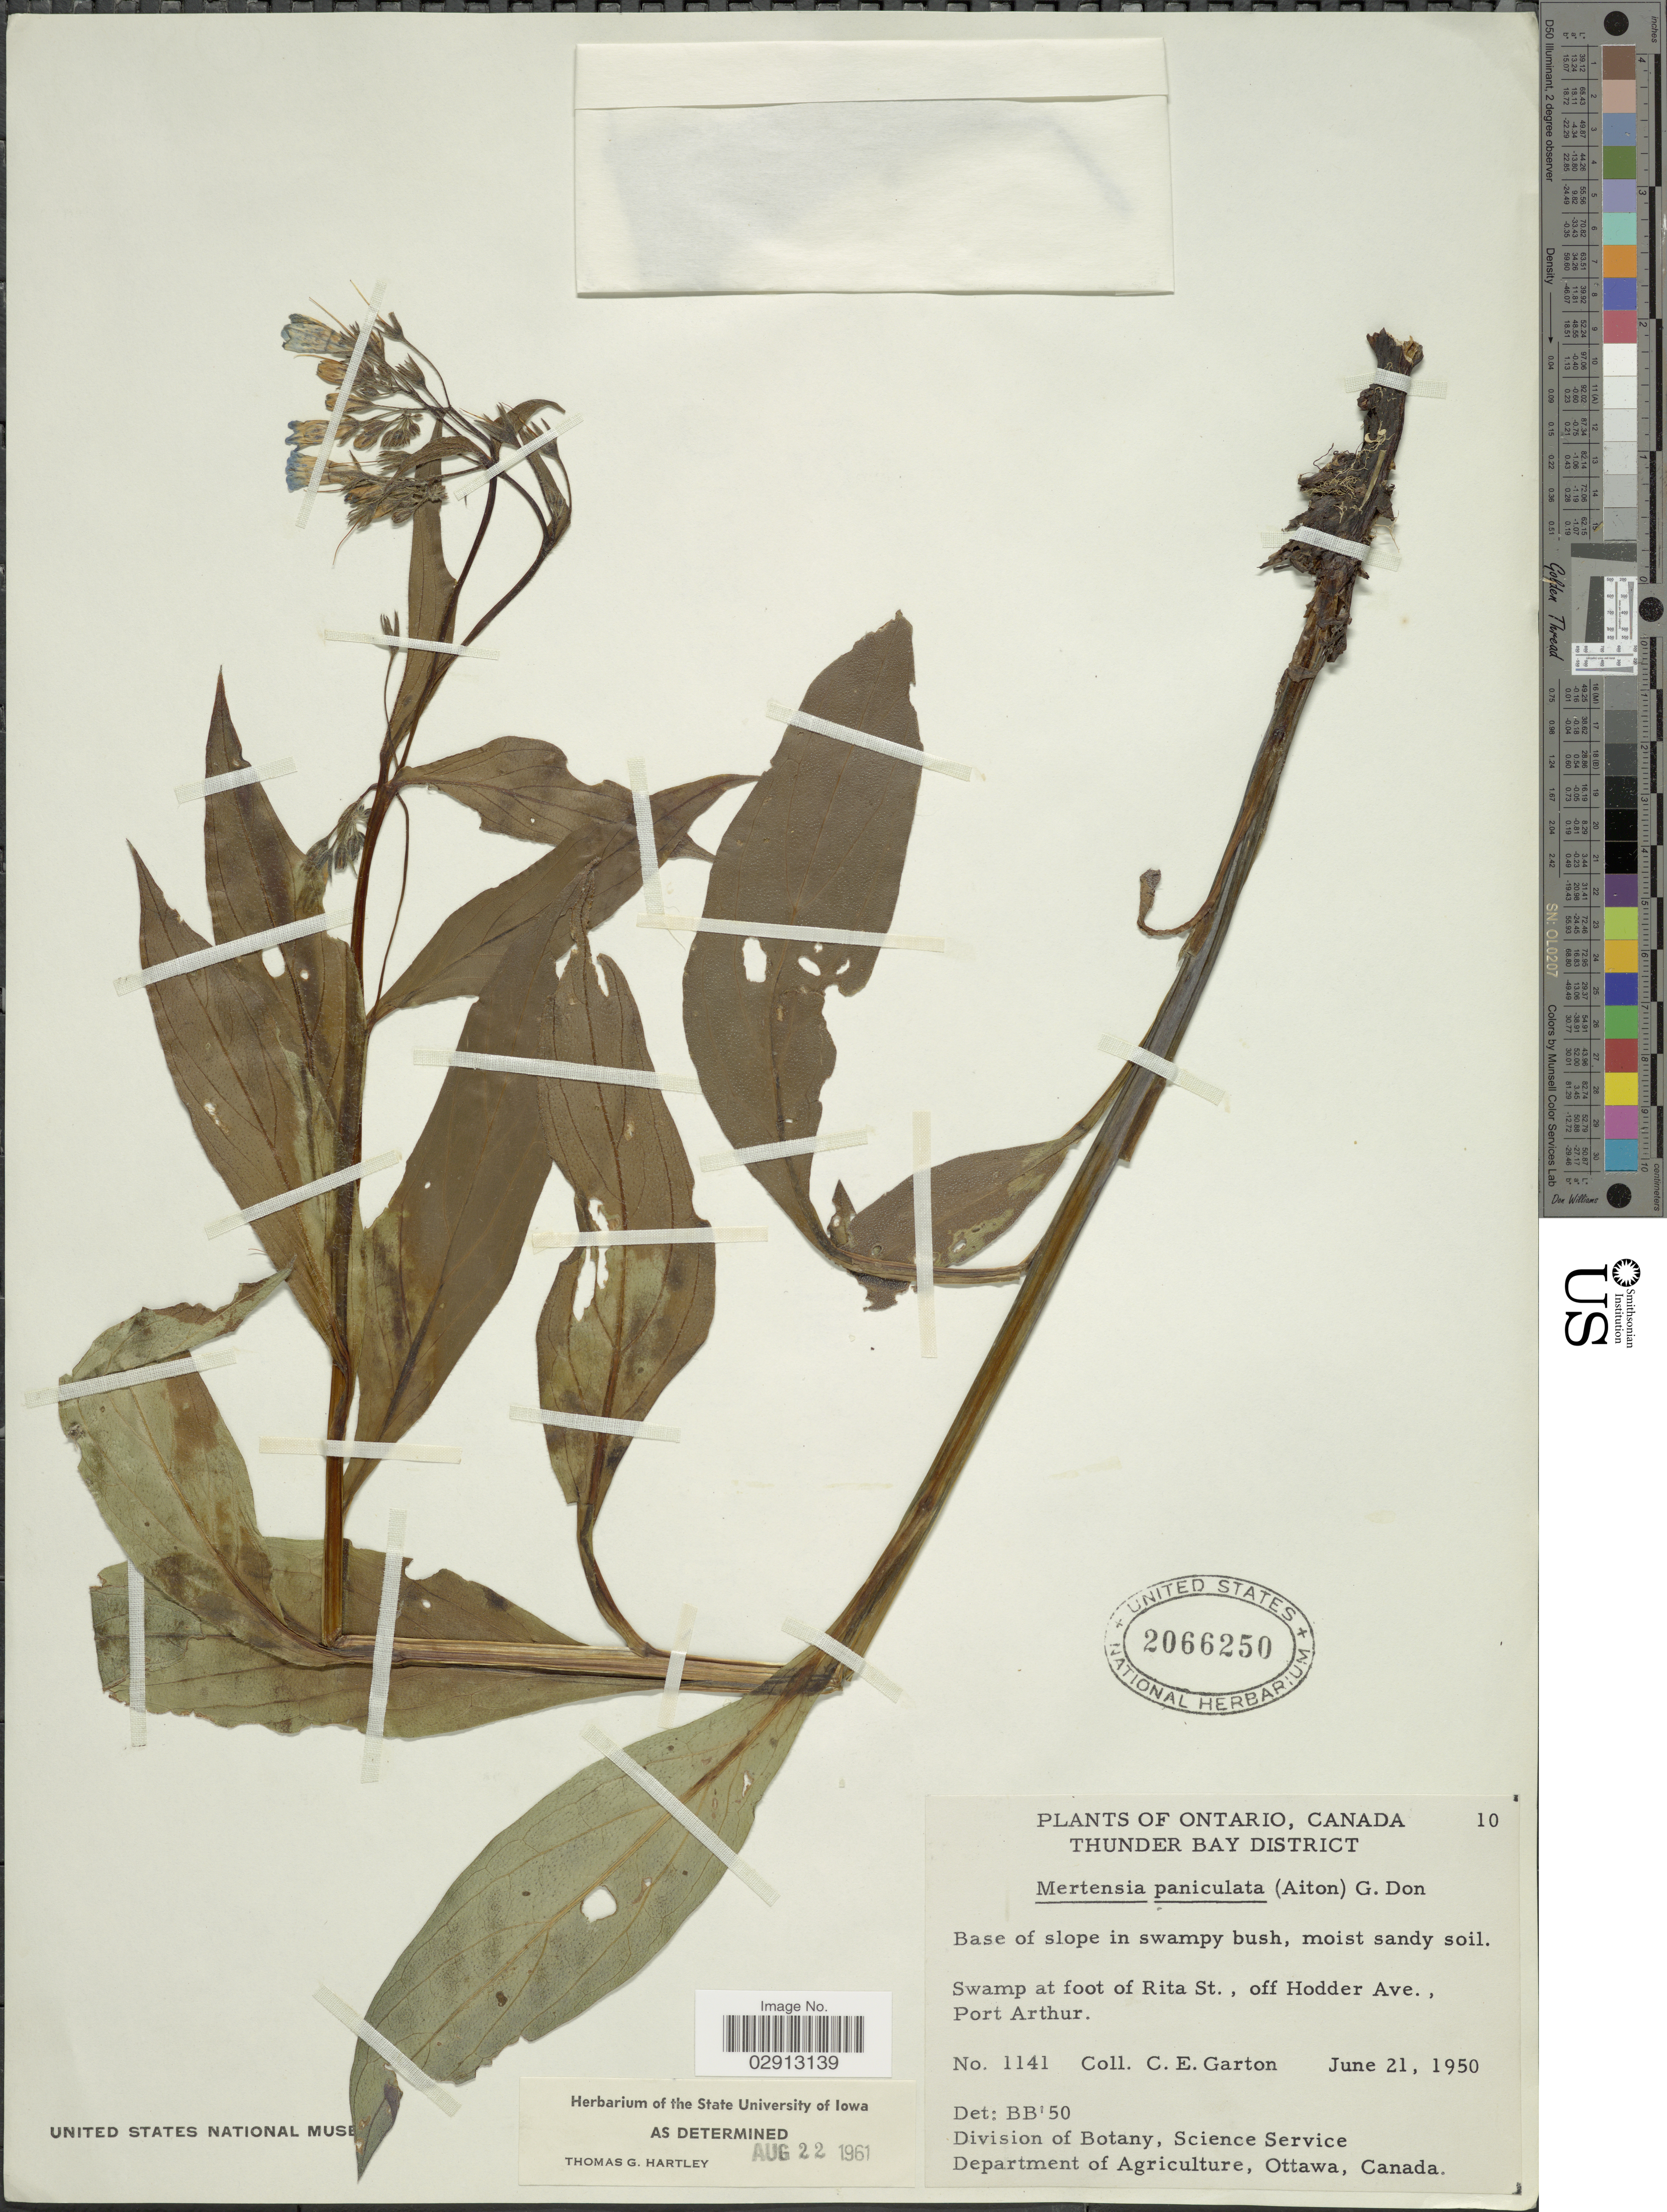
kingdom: Plantae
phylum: Tracheophyta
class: Magnoliopsida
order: Boraginales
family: Boraginaceae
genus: Mertensia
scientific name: Mertensia paniculata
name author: (Aiton) G. Don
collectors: C. E. Garton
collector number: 1141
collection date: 1950-06-21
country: Canada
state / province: Ontario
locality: Canada Thunder Bay District. Swamp at foot of Rita ST., off Hodder Ave., Port Arthur.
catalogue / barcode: US 2066250